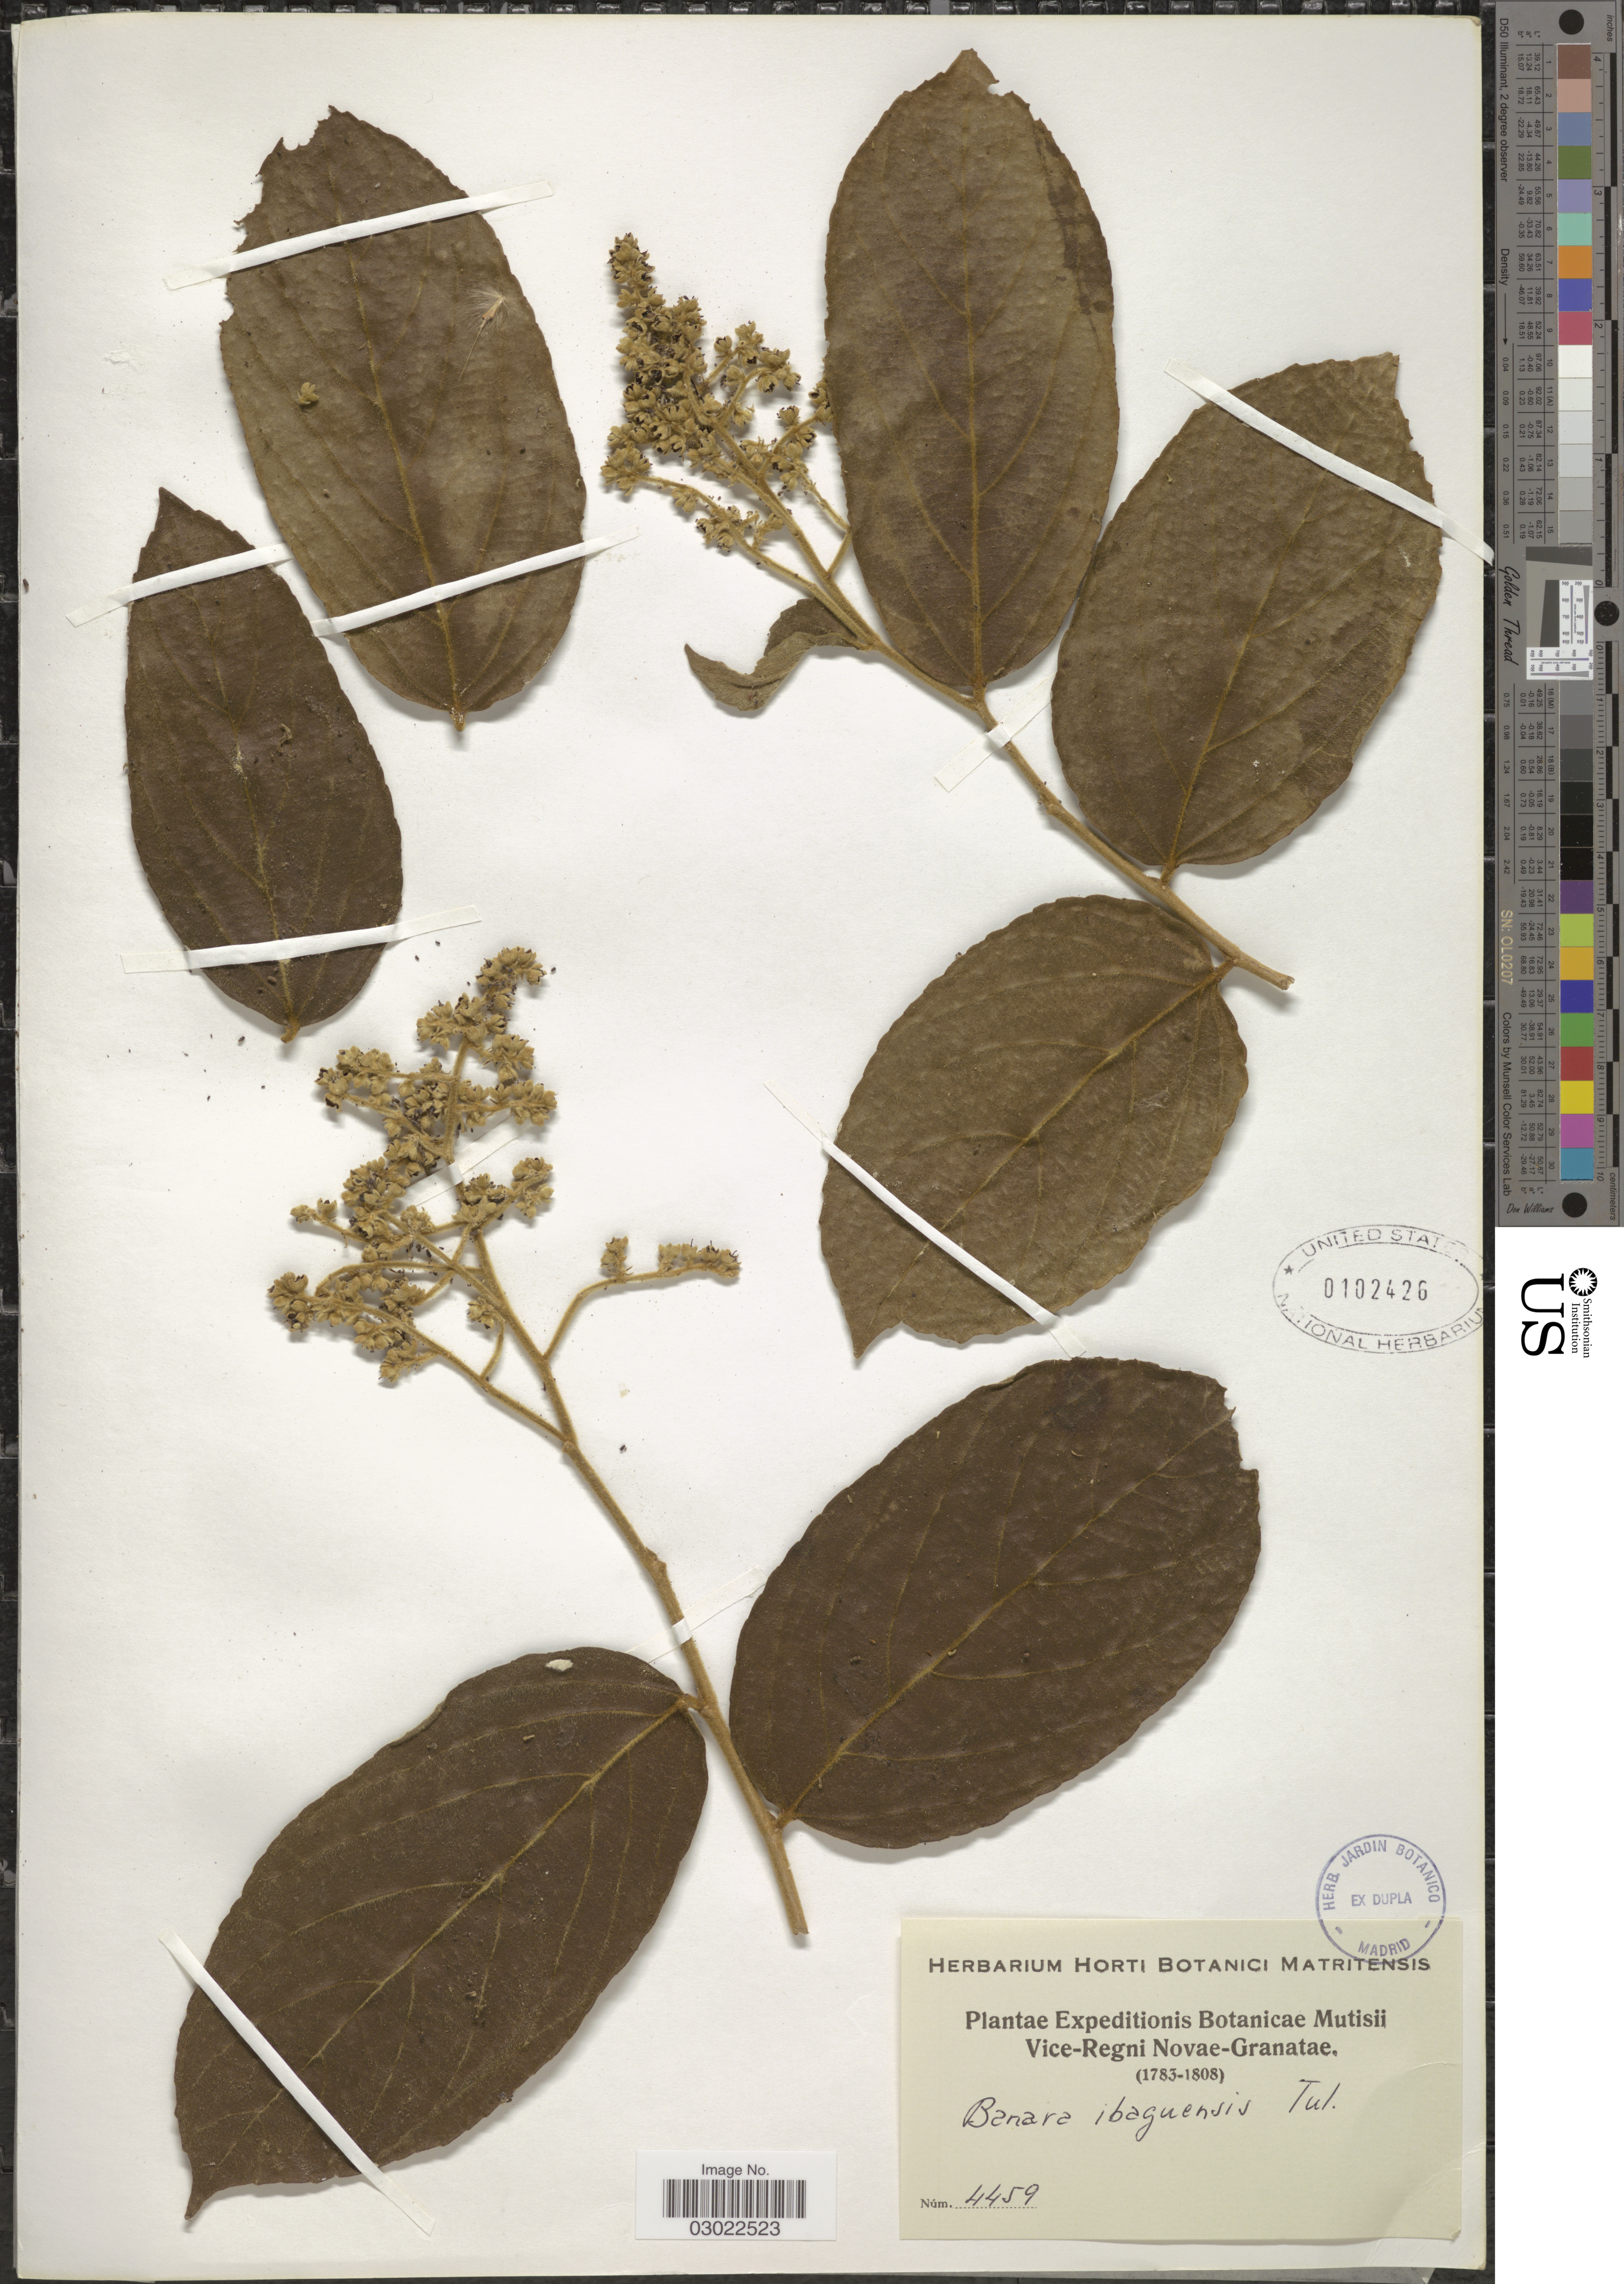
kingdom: Plantae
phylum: Tracheophyta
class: Magnoliopsida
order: Malpighiales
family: Salicaceae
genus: Banara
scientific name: Banara ibaguensis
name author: Tul.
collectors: Expeditions Botanicae Mutisii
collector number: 4459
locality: Vice-Regni Novae-Granatae.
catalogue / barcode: US 102426